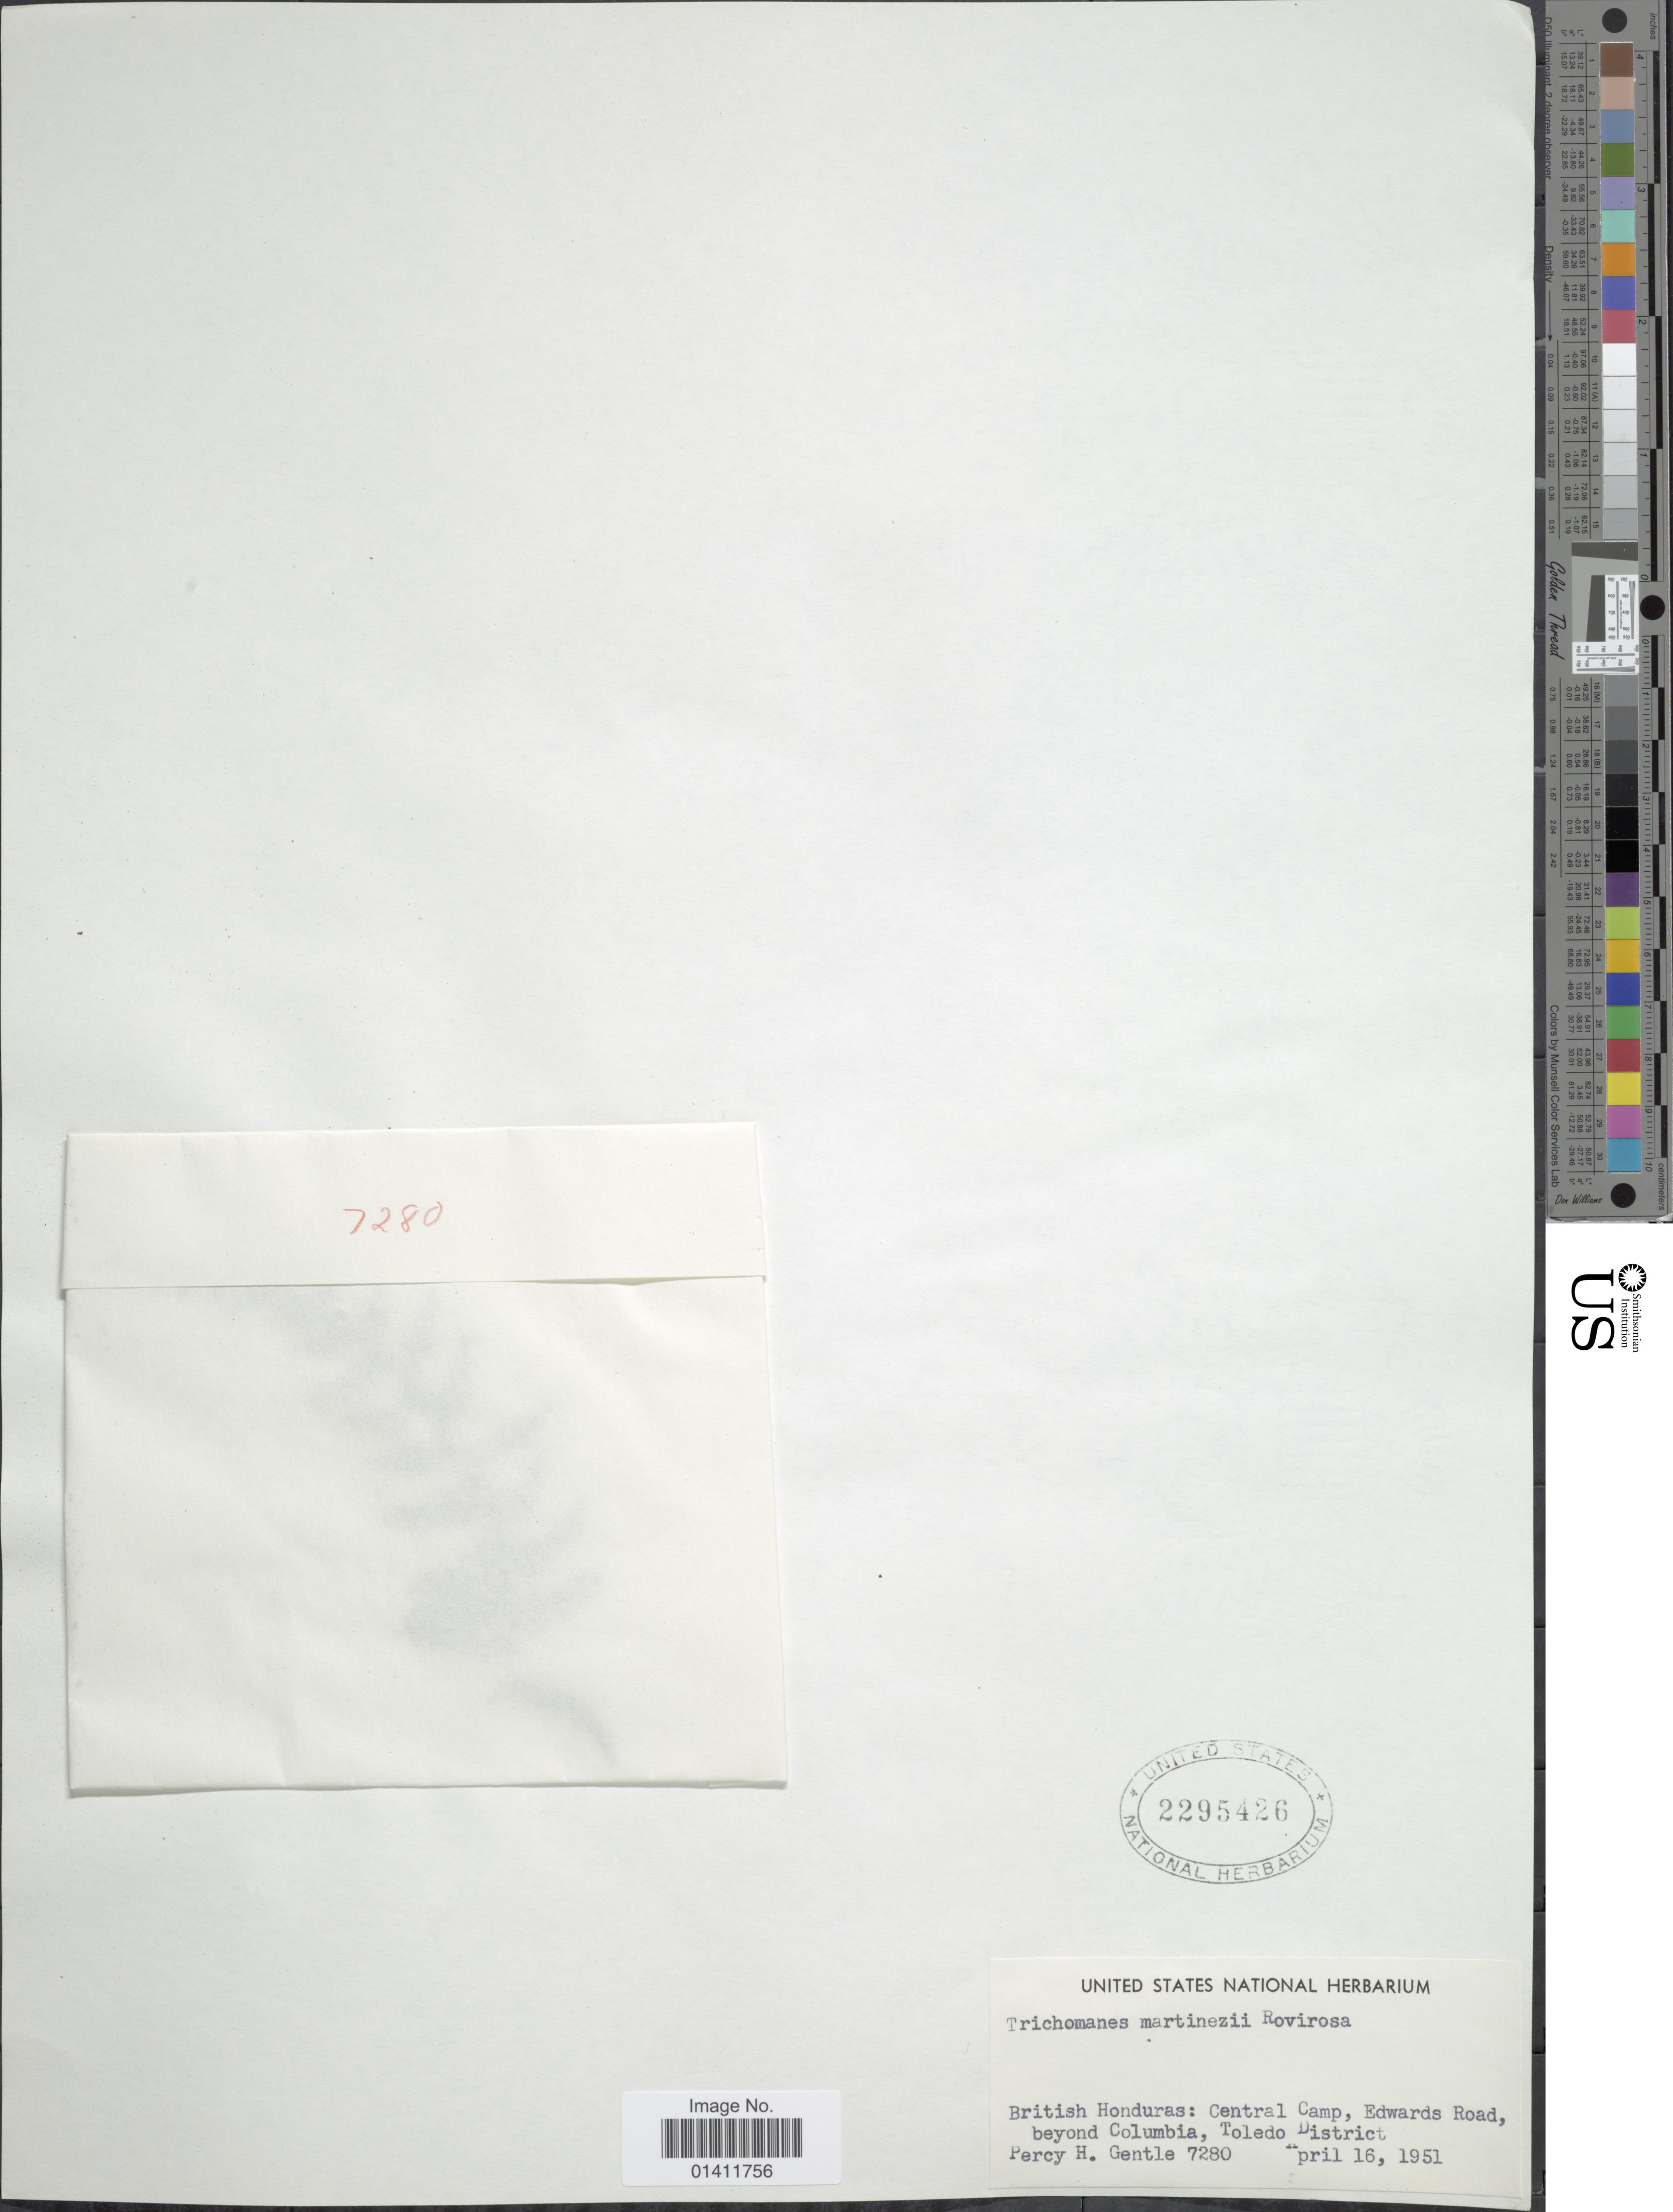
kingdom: Plantae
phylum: Tracheophyta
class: Polypodiopsida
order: Hymenophyllales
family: Hymenophyllaceae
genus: Vandenboschia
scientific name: Vandenboschia collariata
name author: (Bosch) Ebihara & K. Iwats.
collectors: P. H. Gentle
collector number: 7280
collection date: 1951-04-16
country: Belize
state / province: Toledo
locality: British Honduras: Central Camp, Edwqards Road, beyond Columbia, Toledo District.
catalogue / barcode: US 2295426